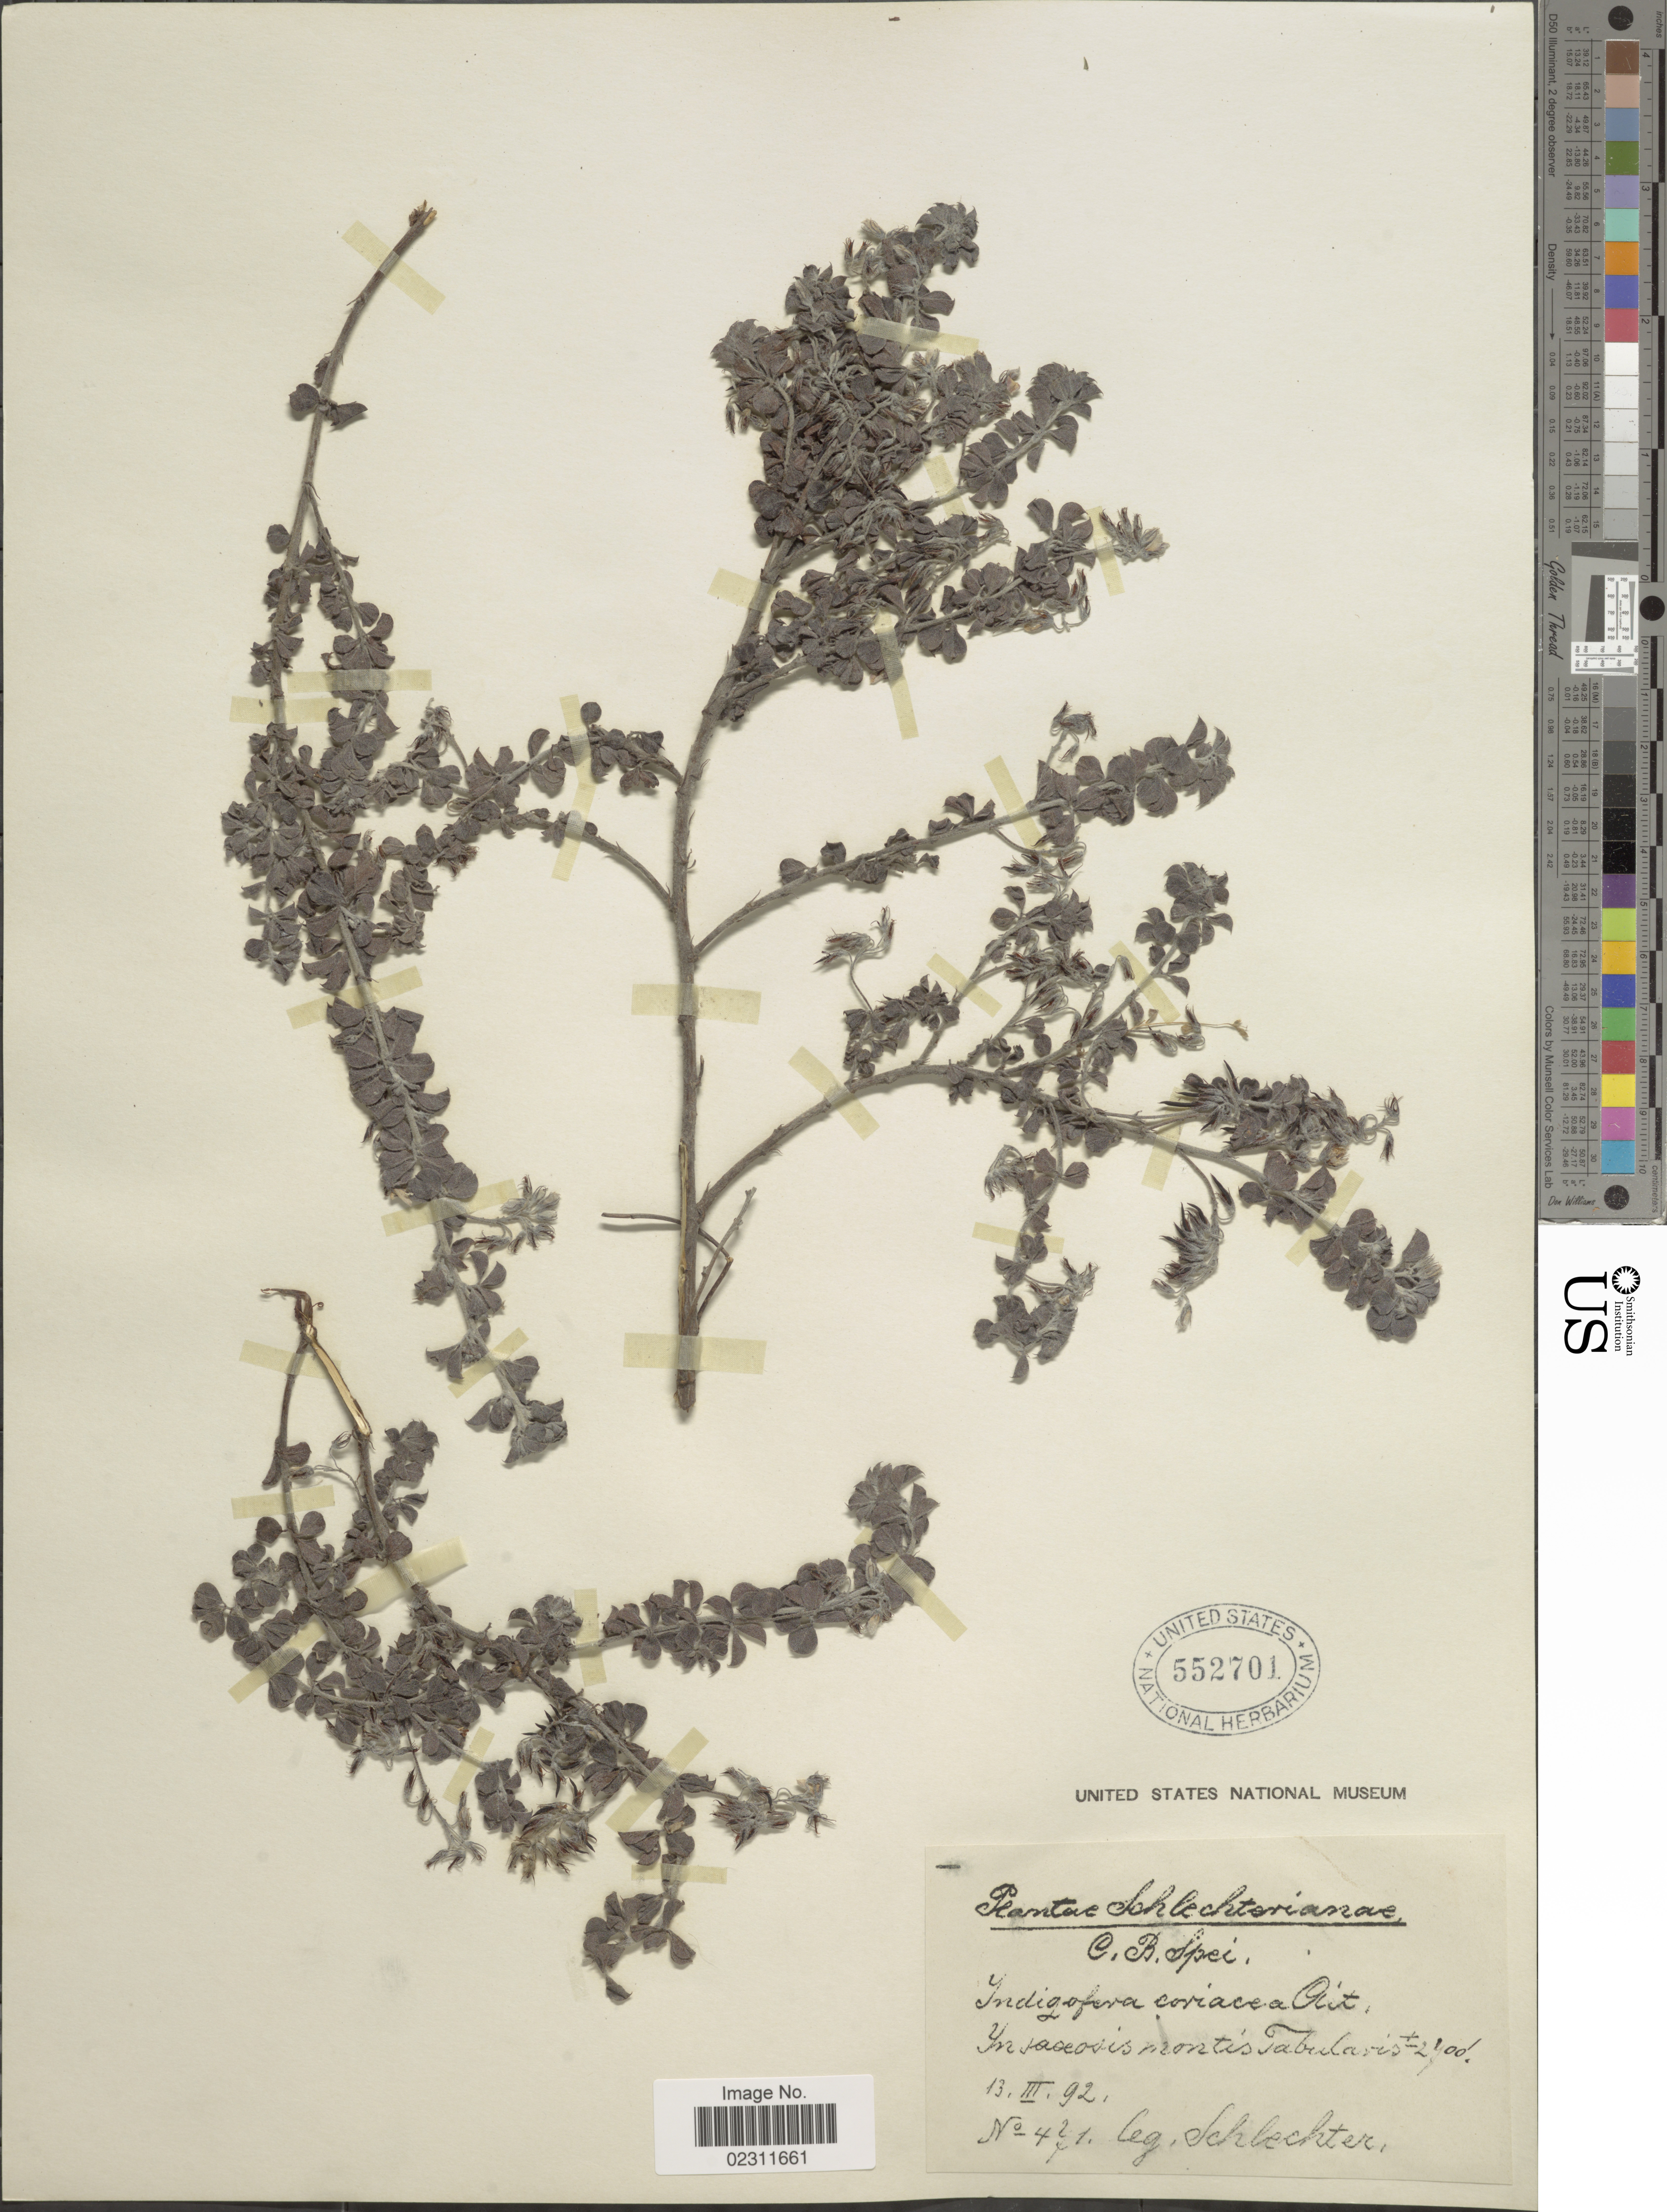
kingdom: Plantae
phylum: Tracheophyta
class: Magnoliopsida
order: Fabales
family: Fabaceae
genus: Indigofera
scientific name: Indigofera coriacea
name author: Aiton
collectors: Schlechter, --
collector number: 421*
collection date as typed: Transcribed d/m/y: 13/3/92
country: South Africa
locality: Montis Tabularis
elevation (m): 640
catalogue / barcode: US 552701